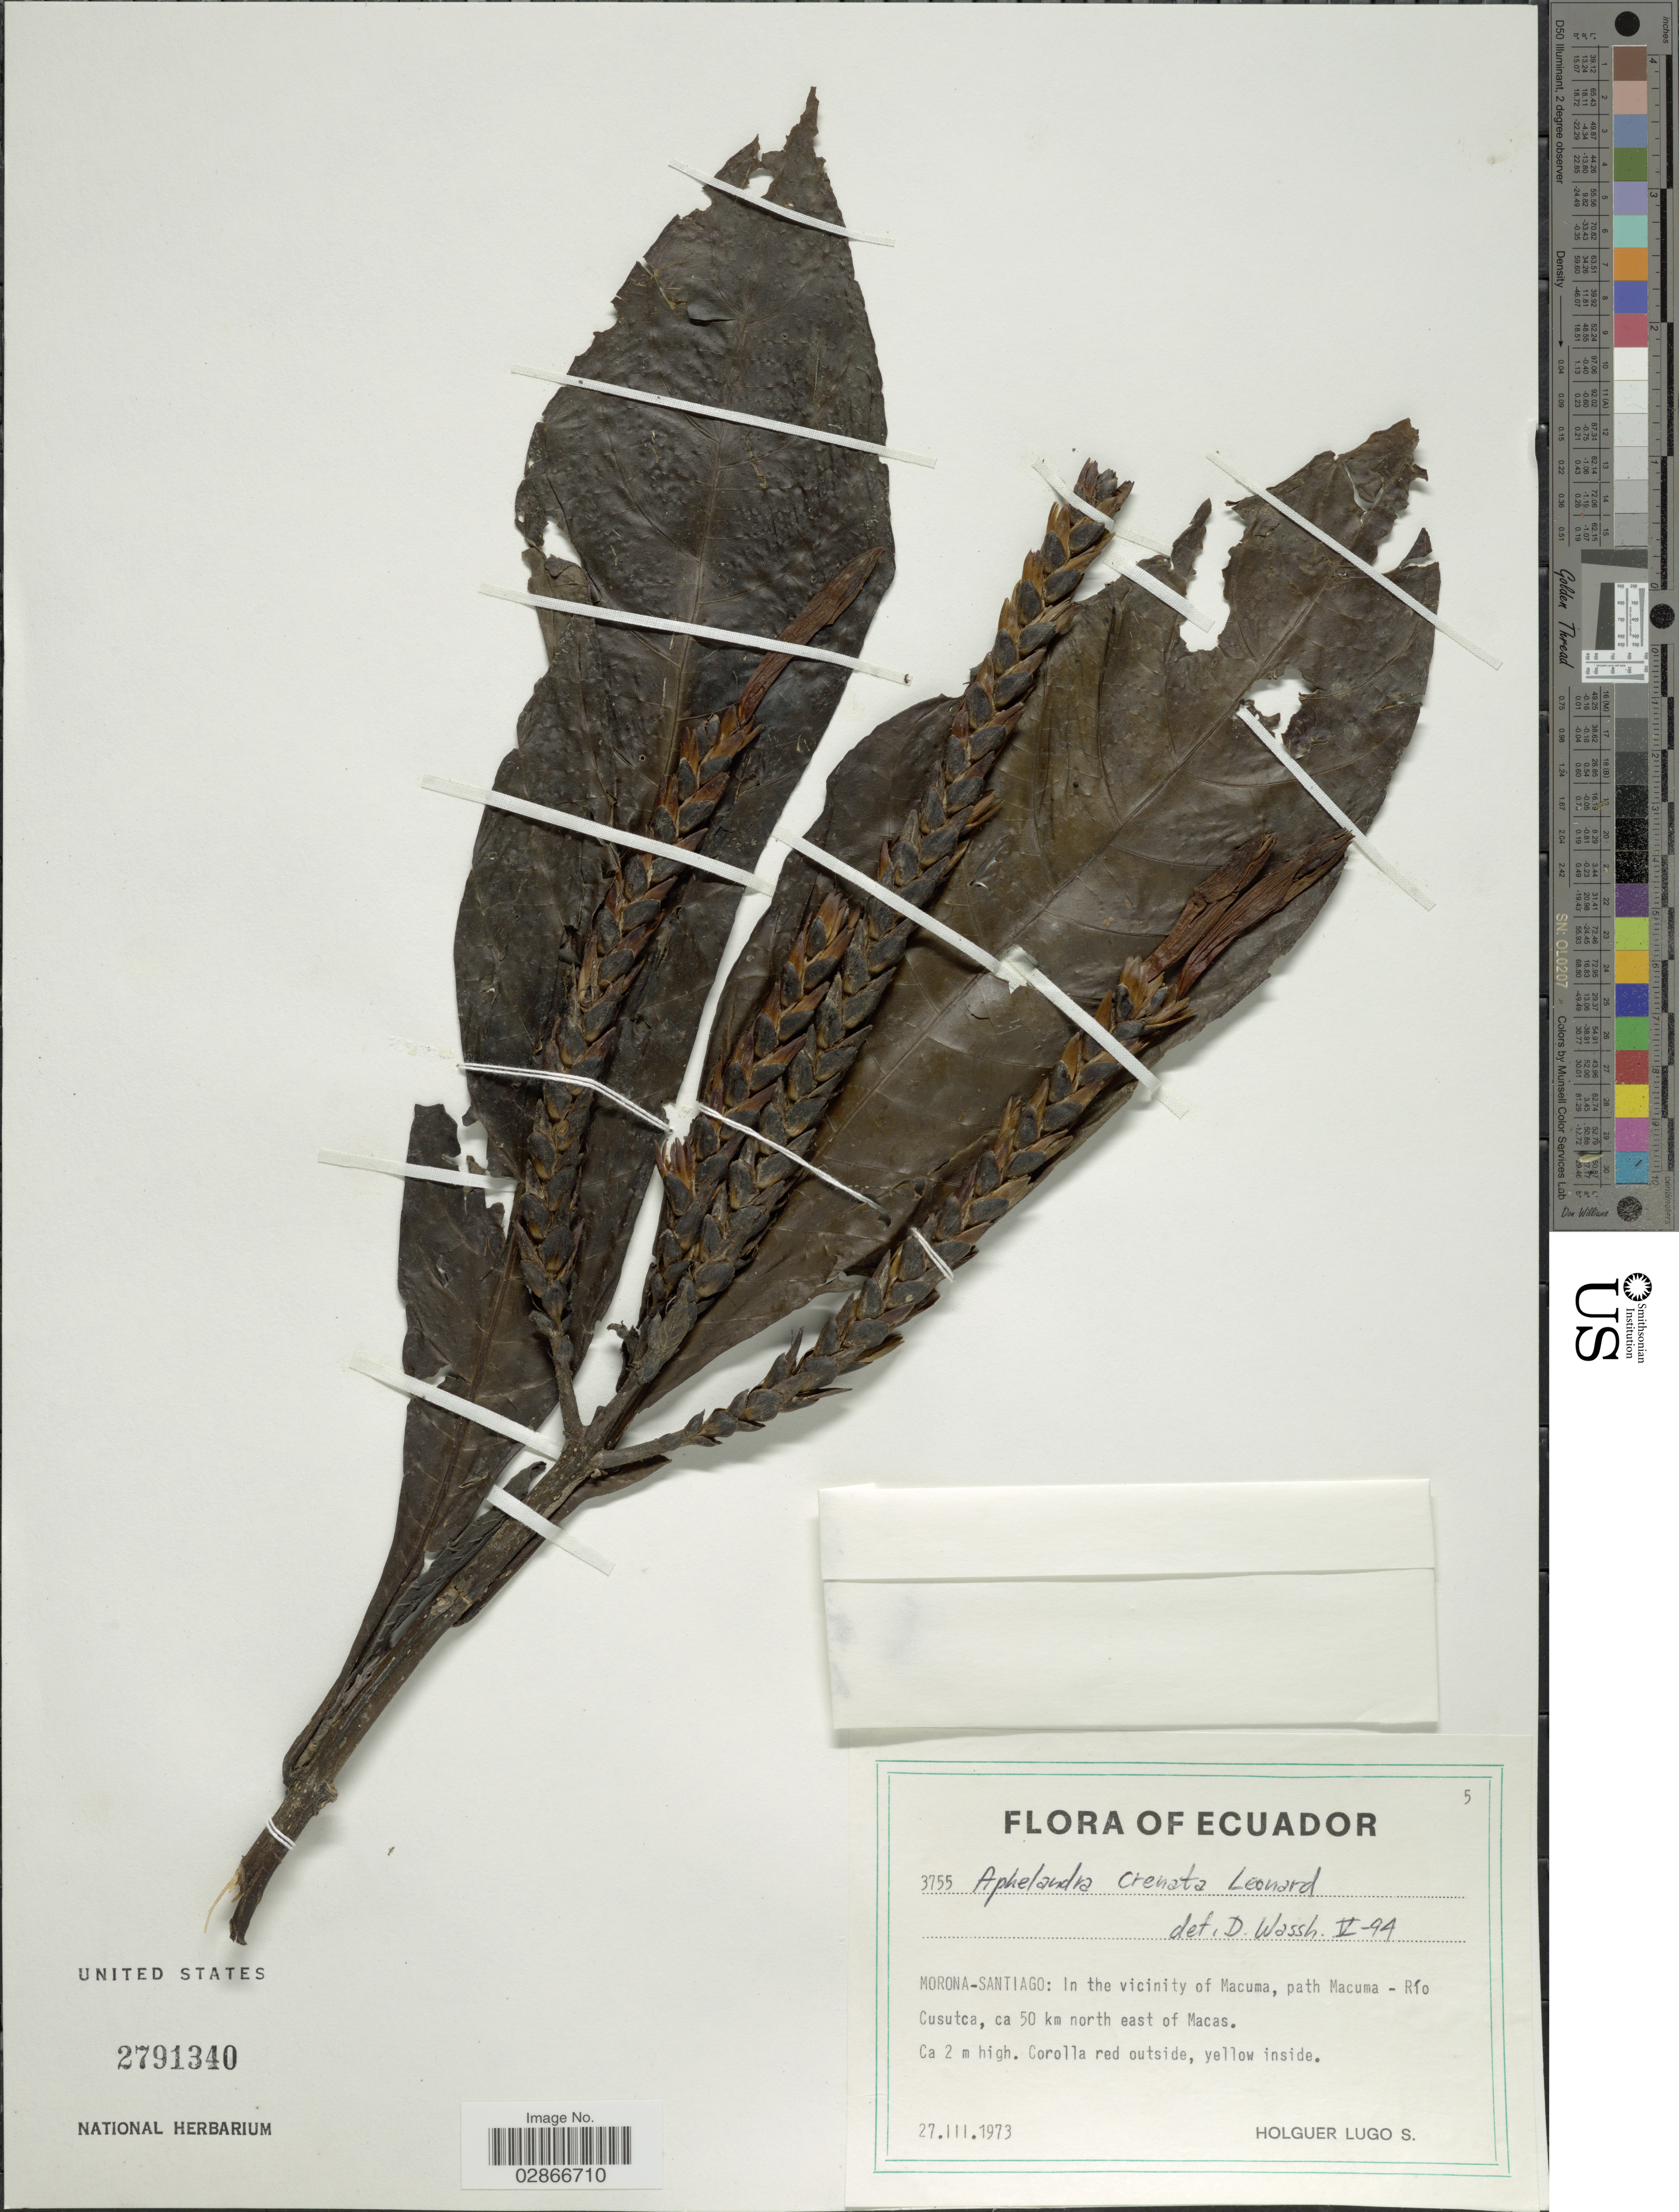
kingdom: Plantae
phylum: Tracheophyta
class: Magnoliopsida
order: Lamiales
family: Acanthaceae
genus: Aphelandra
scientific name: Aphelandra crenata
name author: Leonard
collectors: H. Lugo S.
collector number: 3755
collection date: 1973-03-27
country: Ecuador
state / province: Morona-Santiago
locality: In the vicinity of Macuma, path Macuma-Río Cusutca, ca 50 km north east of Macas.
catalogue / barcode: US 2791340